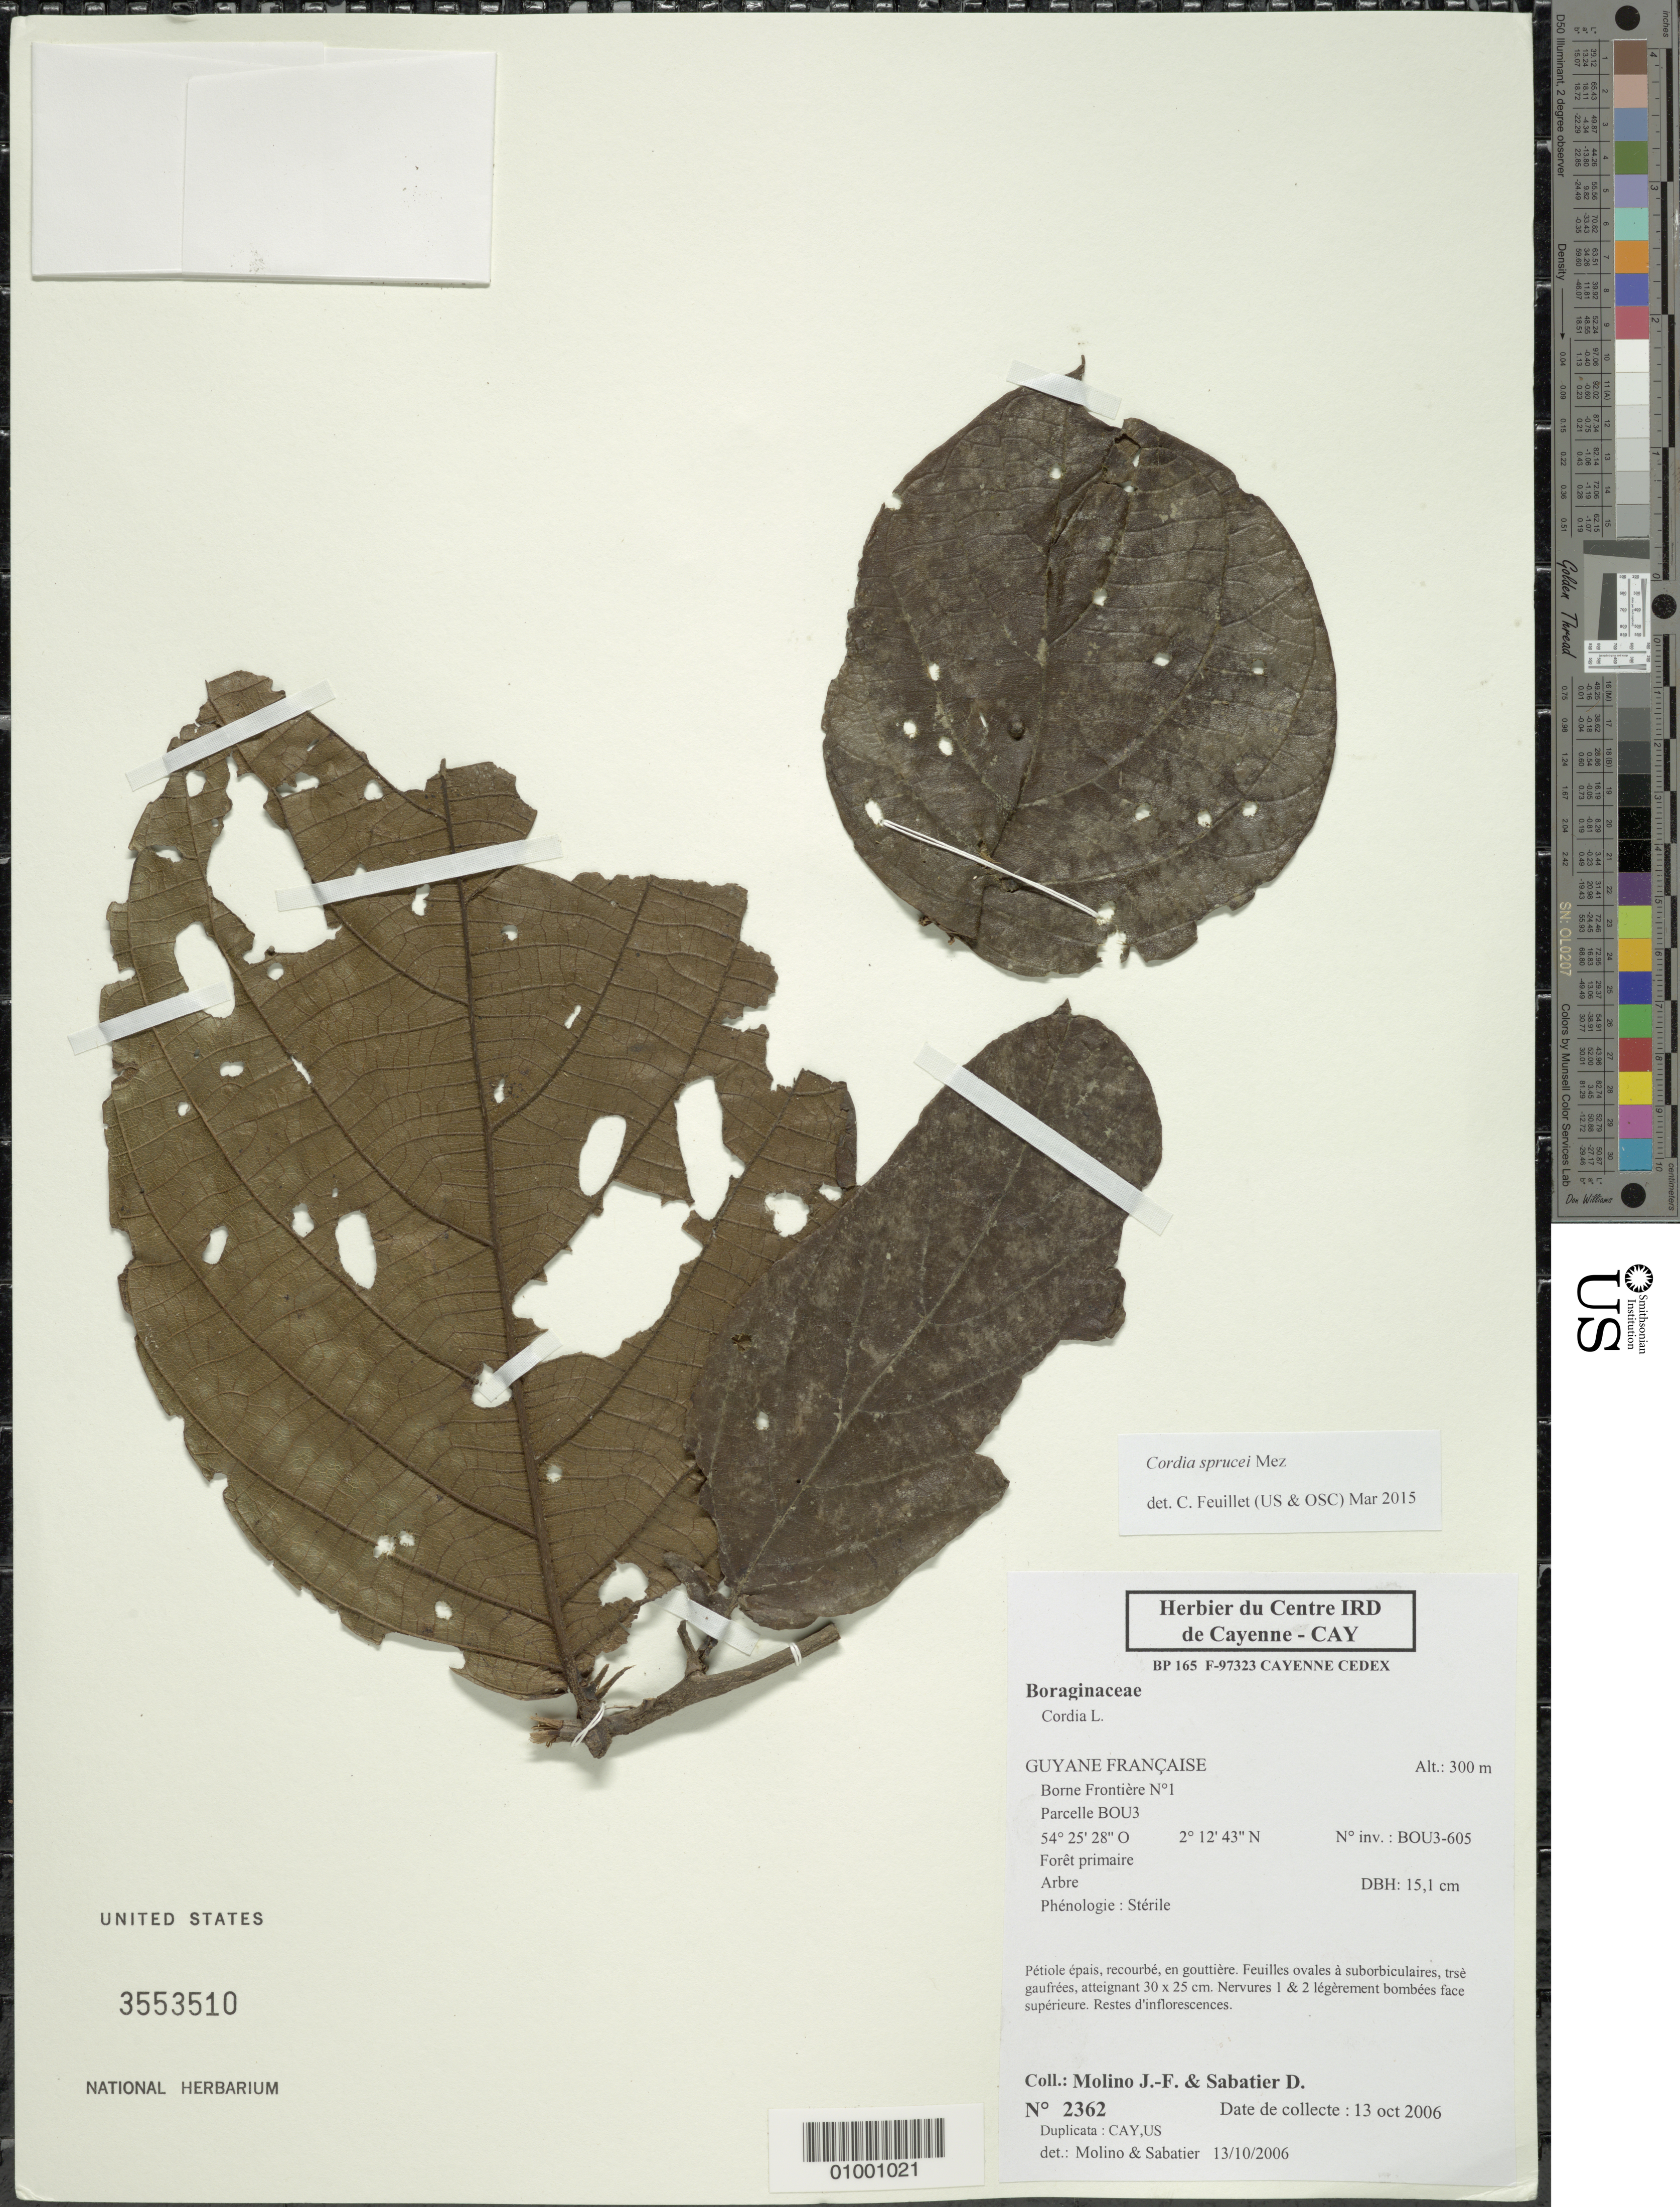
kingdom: Plantae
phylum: Tracheophyta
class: Magnoliopsida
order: Boraginales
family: Cordiaceae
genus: Cordia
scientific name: Cordia sprucei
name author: Mez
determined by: Feuillet, C.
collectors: J. Molino & D. Sabatier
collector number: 2362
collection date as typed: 13-Oct-06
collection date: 2006-10-13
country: French Guiana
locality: Borne Frontiere Nº1, Parcelle BOU3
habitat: Foret primaire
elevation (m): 300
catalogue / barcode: US 3553510